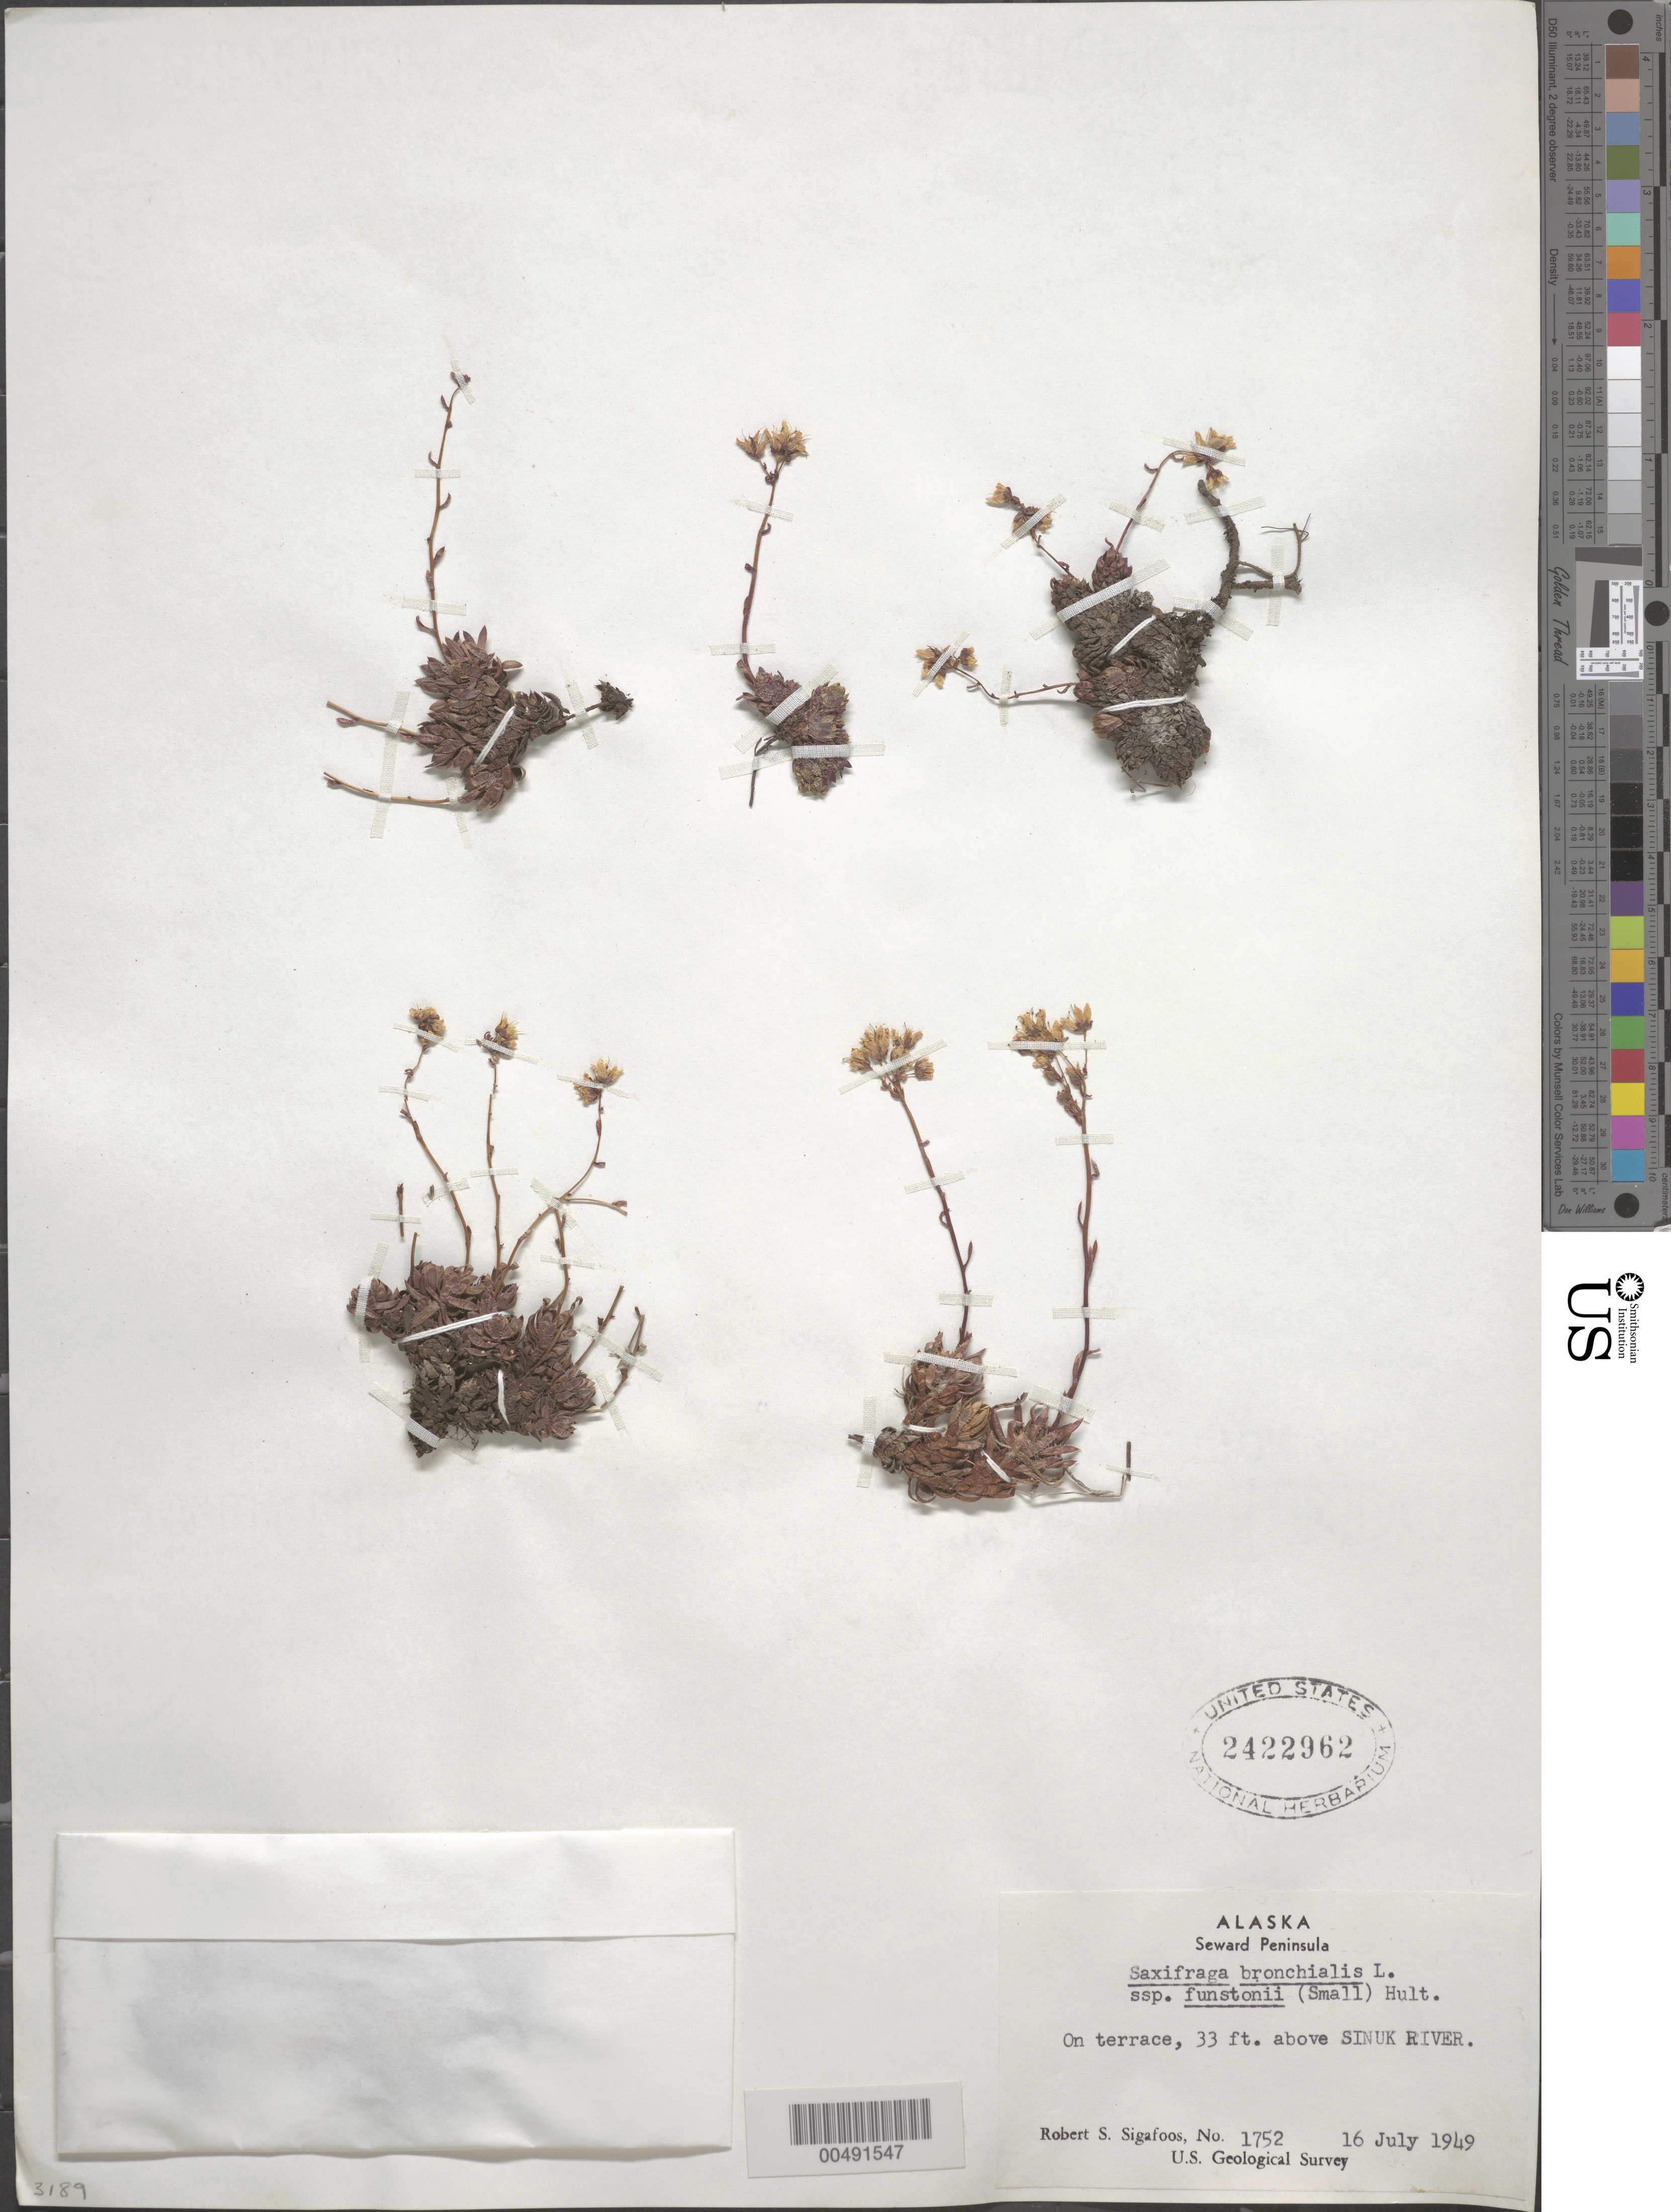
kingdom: Plantae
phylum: Tracheophyta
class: Magnoliopsida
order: Saxifragales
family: Saxifragaceae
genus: Saxifraga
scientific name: Saxifraga bronchialis subsp. funstonii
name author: (Small) Hultén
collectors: R. Sigafoos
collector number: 1752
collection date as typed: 16 Jul 1949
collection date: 1949-07-16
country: United States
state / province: Alaska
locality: Seward Peninsula, on terrace, 33 ft. above Sinuk River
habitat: on terrace above river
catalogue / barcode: US 2422962